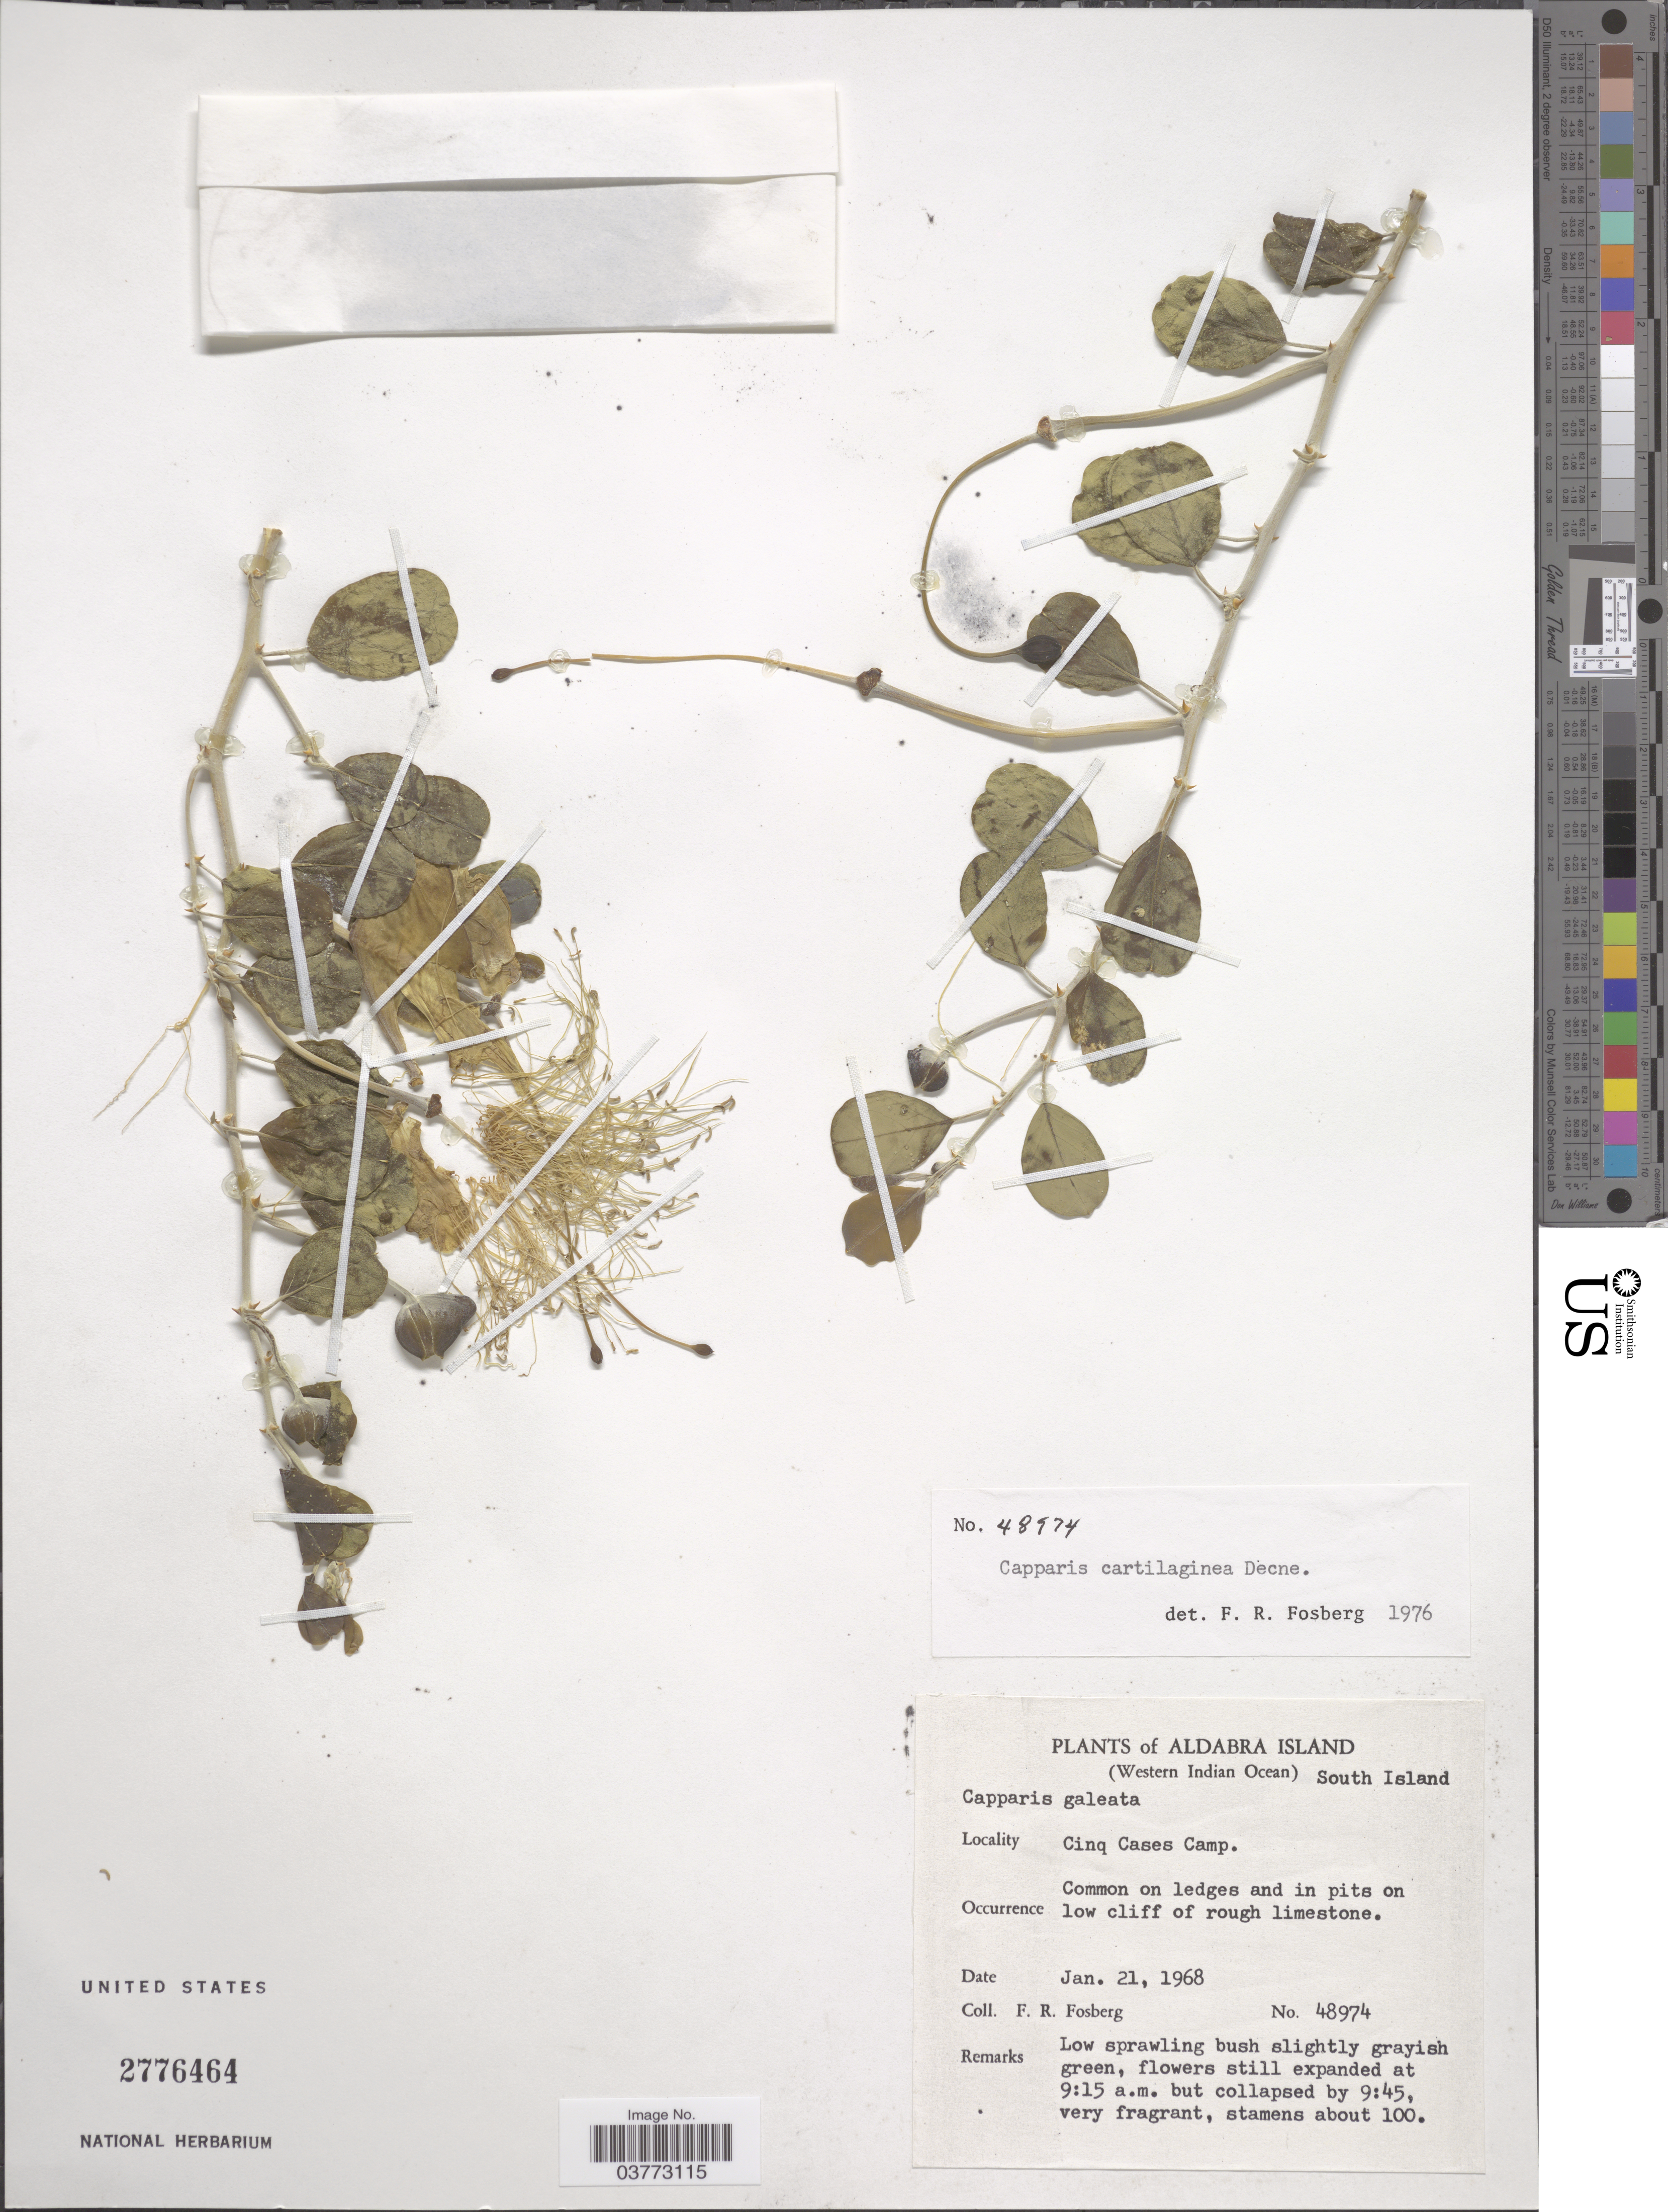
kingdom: Plantae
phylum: Tracheophyta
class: Magnoliopsida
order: Brassicales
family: Capparaceae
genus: Capparis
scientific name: Capparis cartilaginea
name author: Decne.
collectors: F. R. Fosberg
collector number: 48974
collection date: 1968-01-21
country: Seychelles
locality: Aldabra Island (Western Indian Ocean) South Island. Cinq Cases Camp.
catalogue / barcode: US 2776464